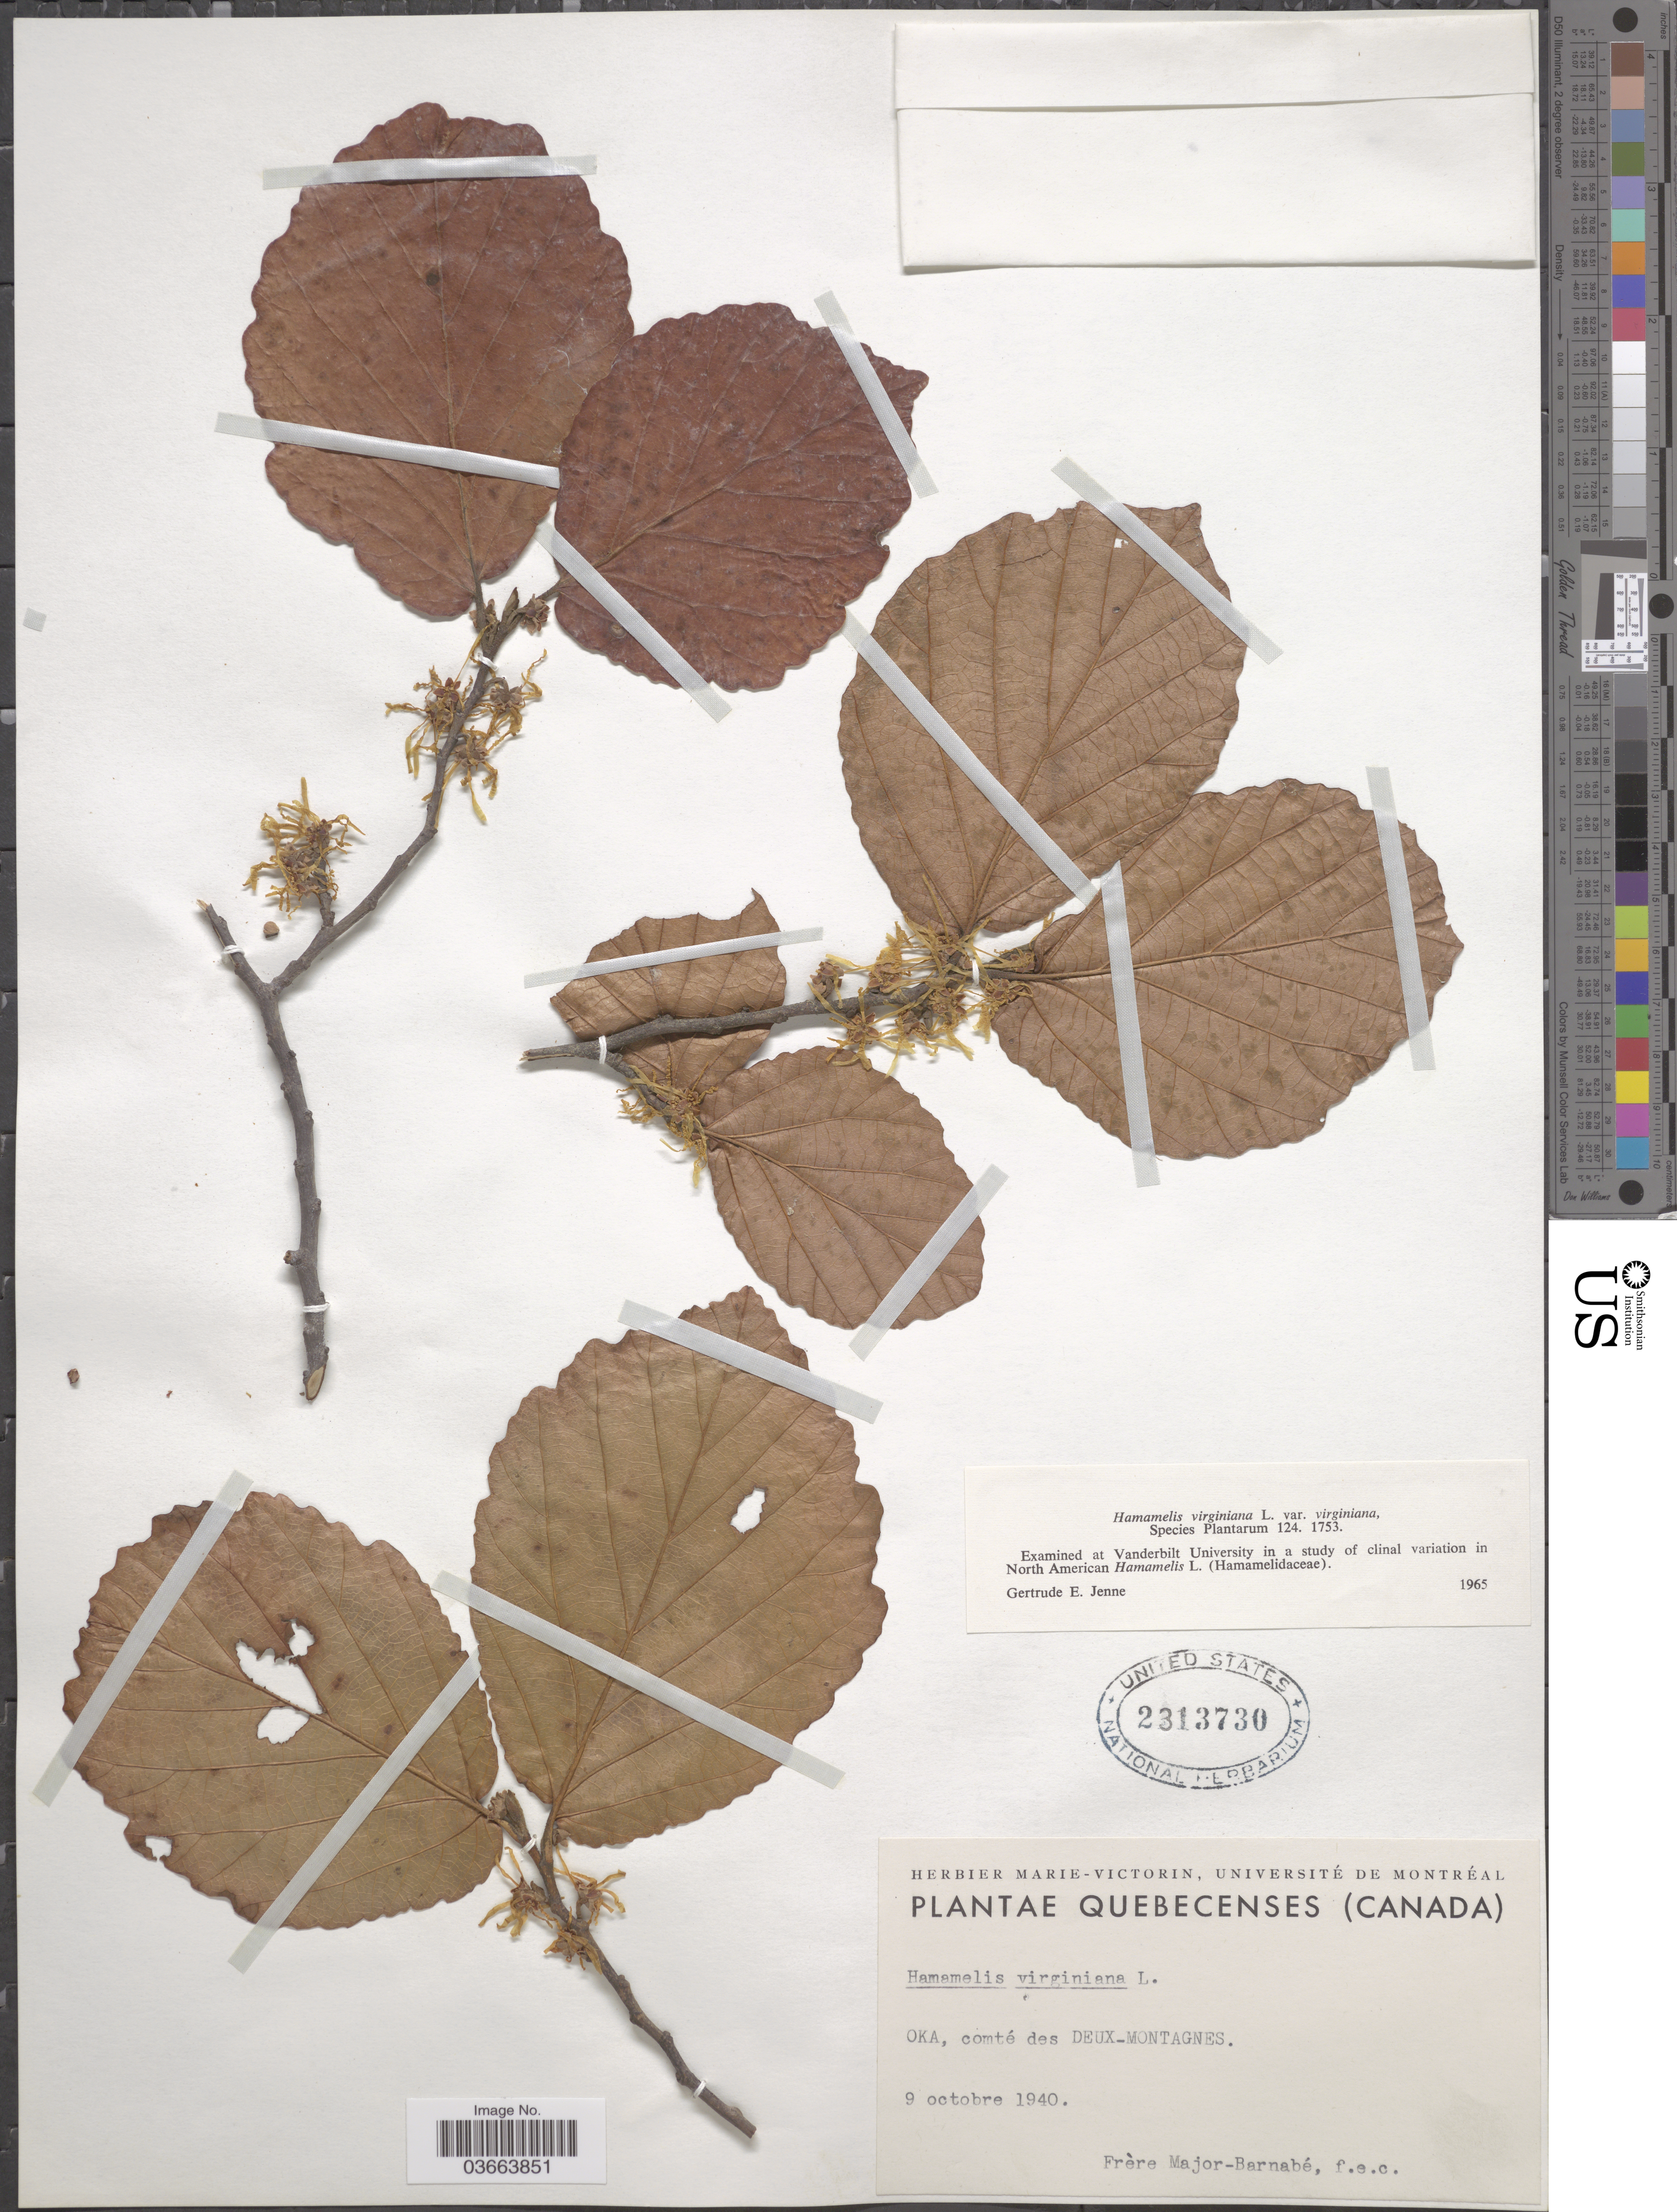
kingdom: Plantae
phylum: Tracheophyta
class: Magnoliopsida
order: Saxifragales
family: Hamamelidaceae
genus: Hamamelis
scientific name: Hamamelis virginiana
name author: L.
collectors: F. Major-Barnabé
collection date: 1940-10-09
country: Canada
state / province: Quebec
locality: Oka, comté des Deux-Montagnes.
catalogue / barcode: US 2313730